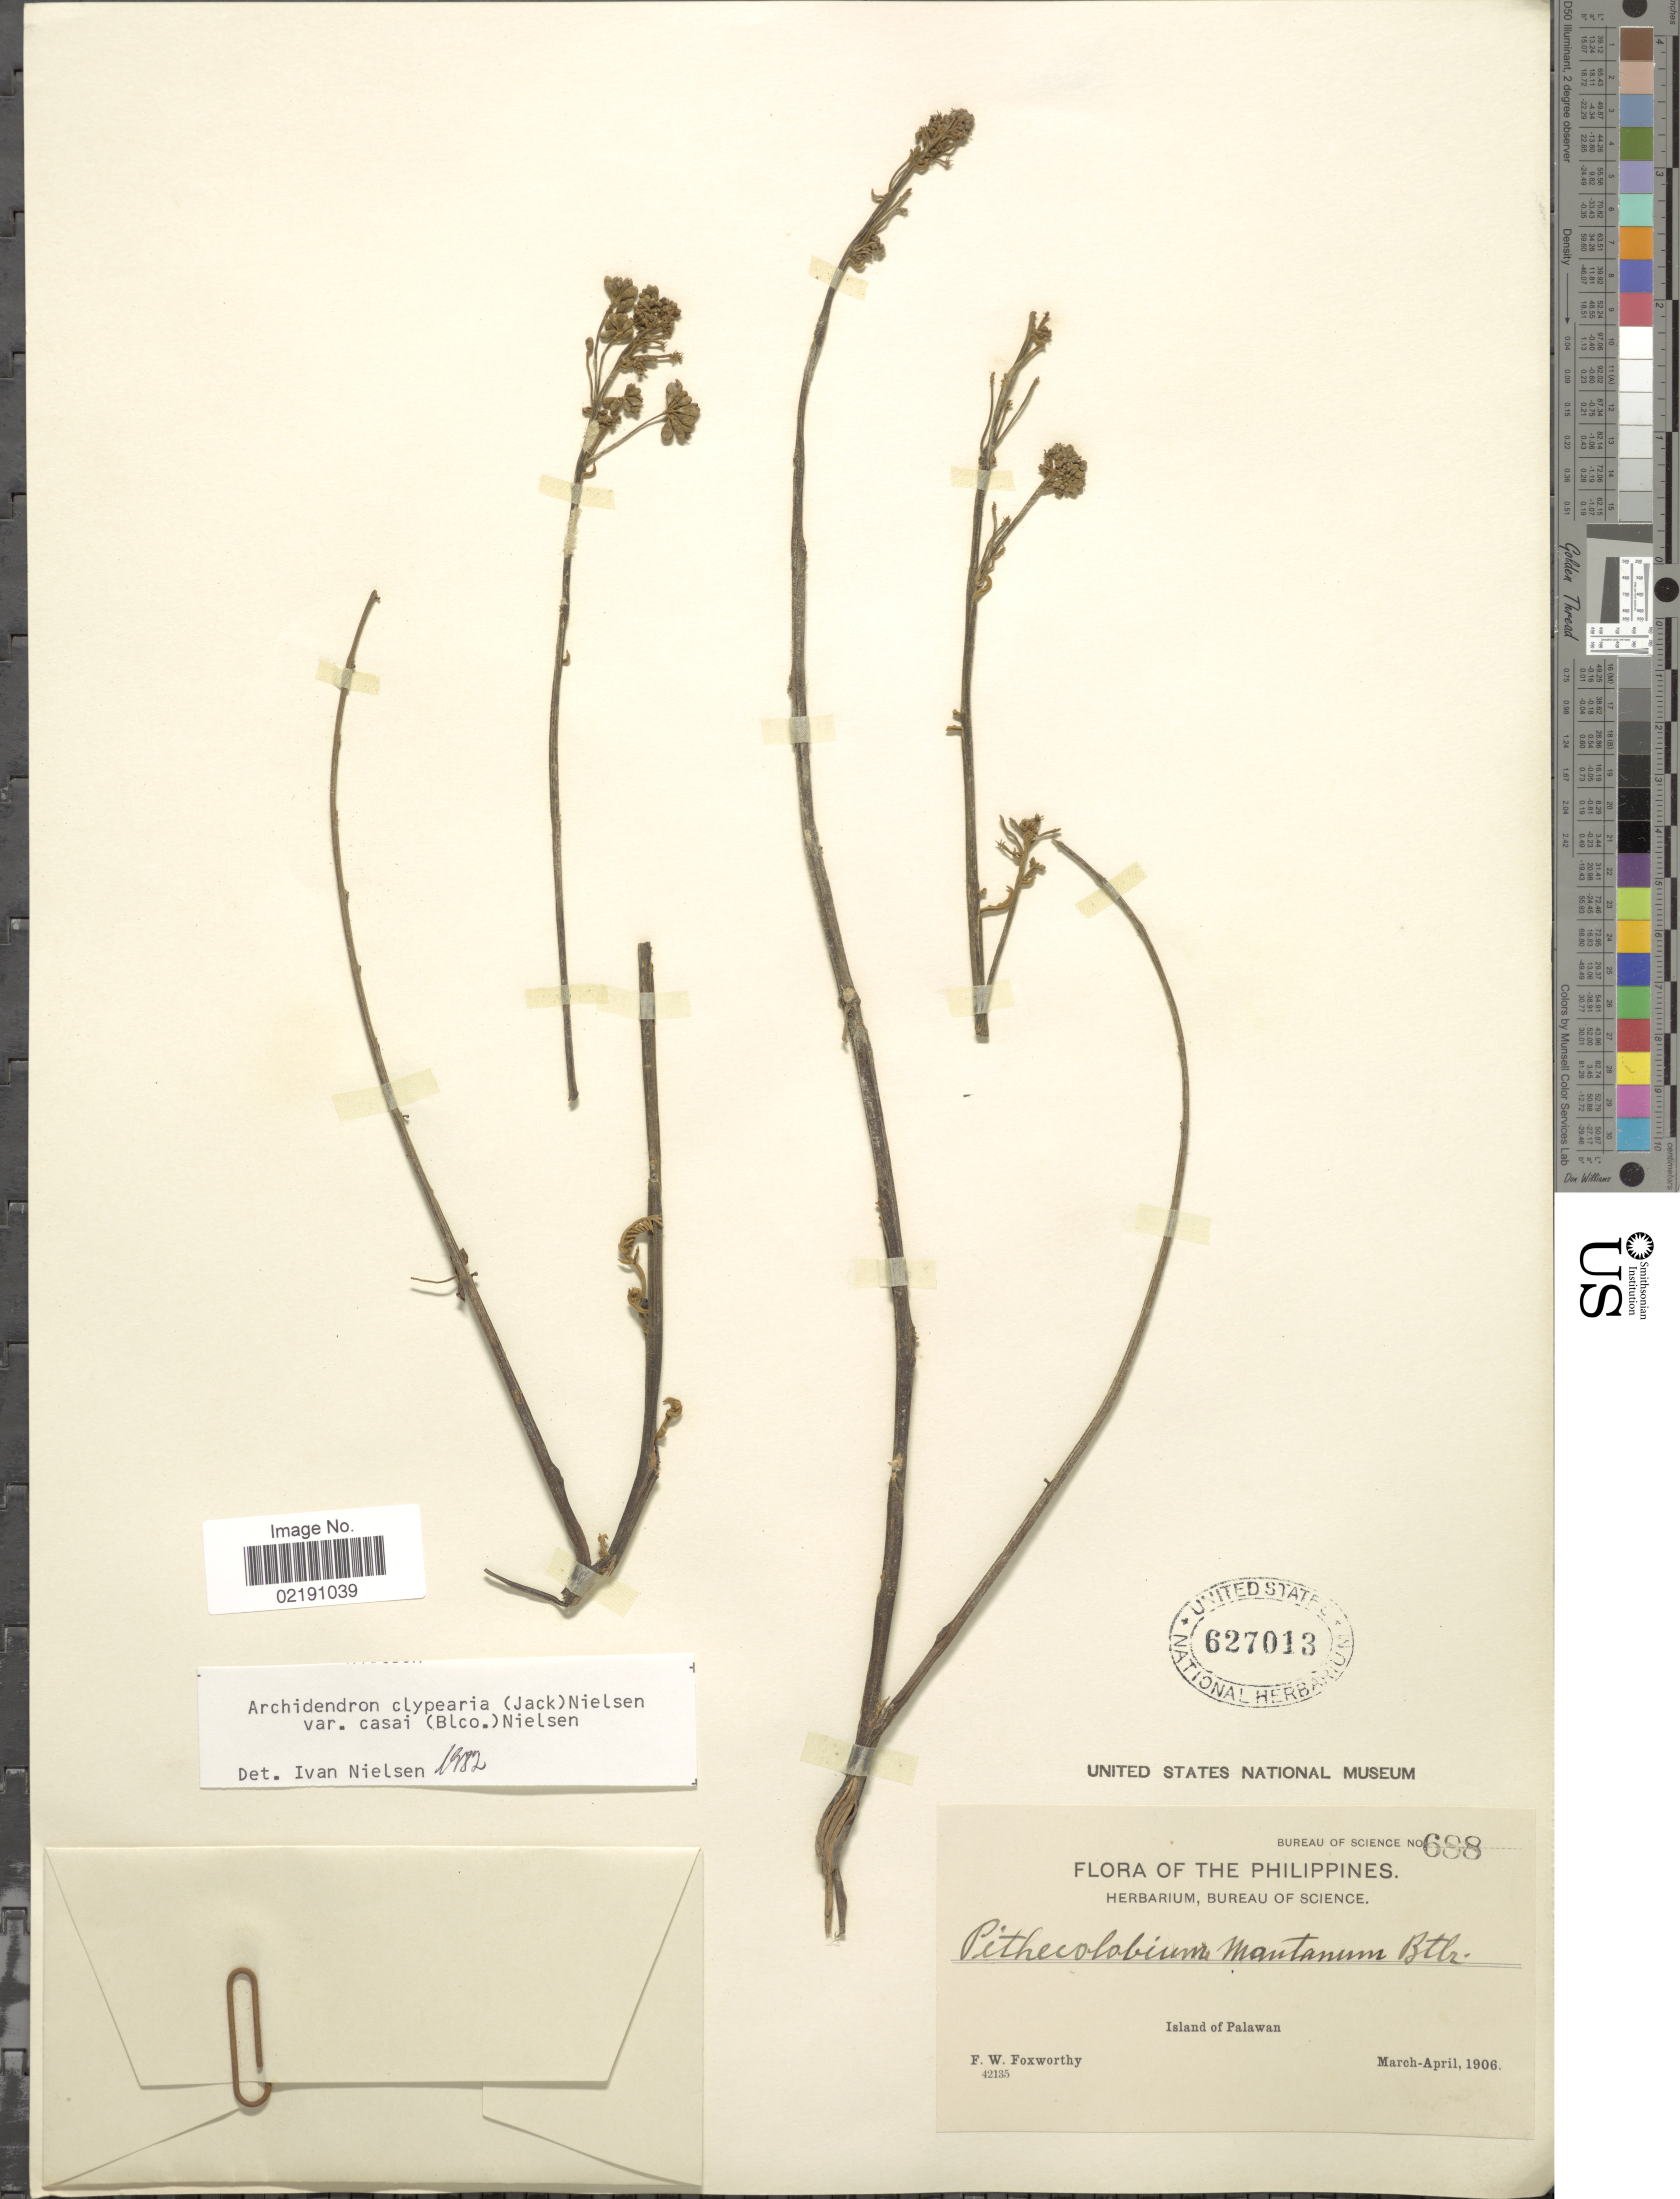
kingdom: Plantae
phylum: Tracheophyta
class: Magnoliopsida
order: Fabales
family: Fabaceae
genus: Archidendron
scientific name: Archidendron clypearia var. casai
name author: (Blanco) I.C. Nielsen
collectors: F. W. Foxworthy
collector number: Bureau of Science 688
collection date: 1906-03/1906-04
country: Philippines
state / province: Mimaropa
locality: Island of Palawan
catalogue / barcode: US 627013